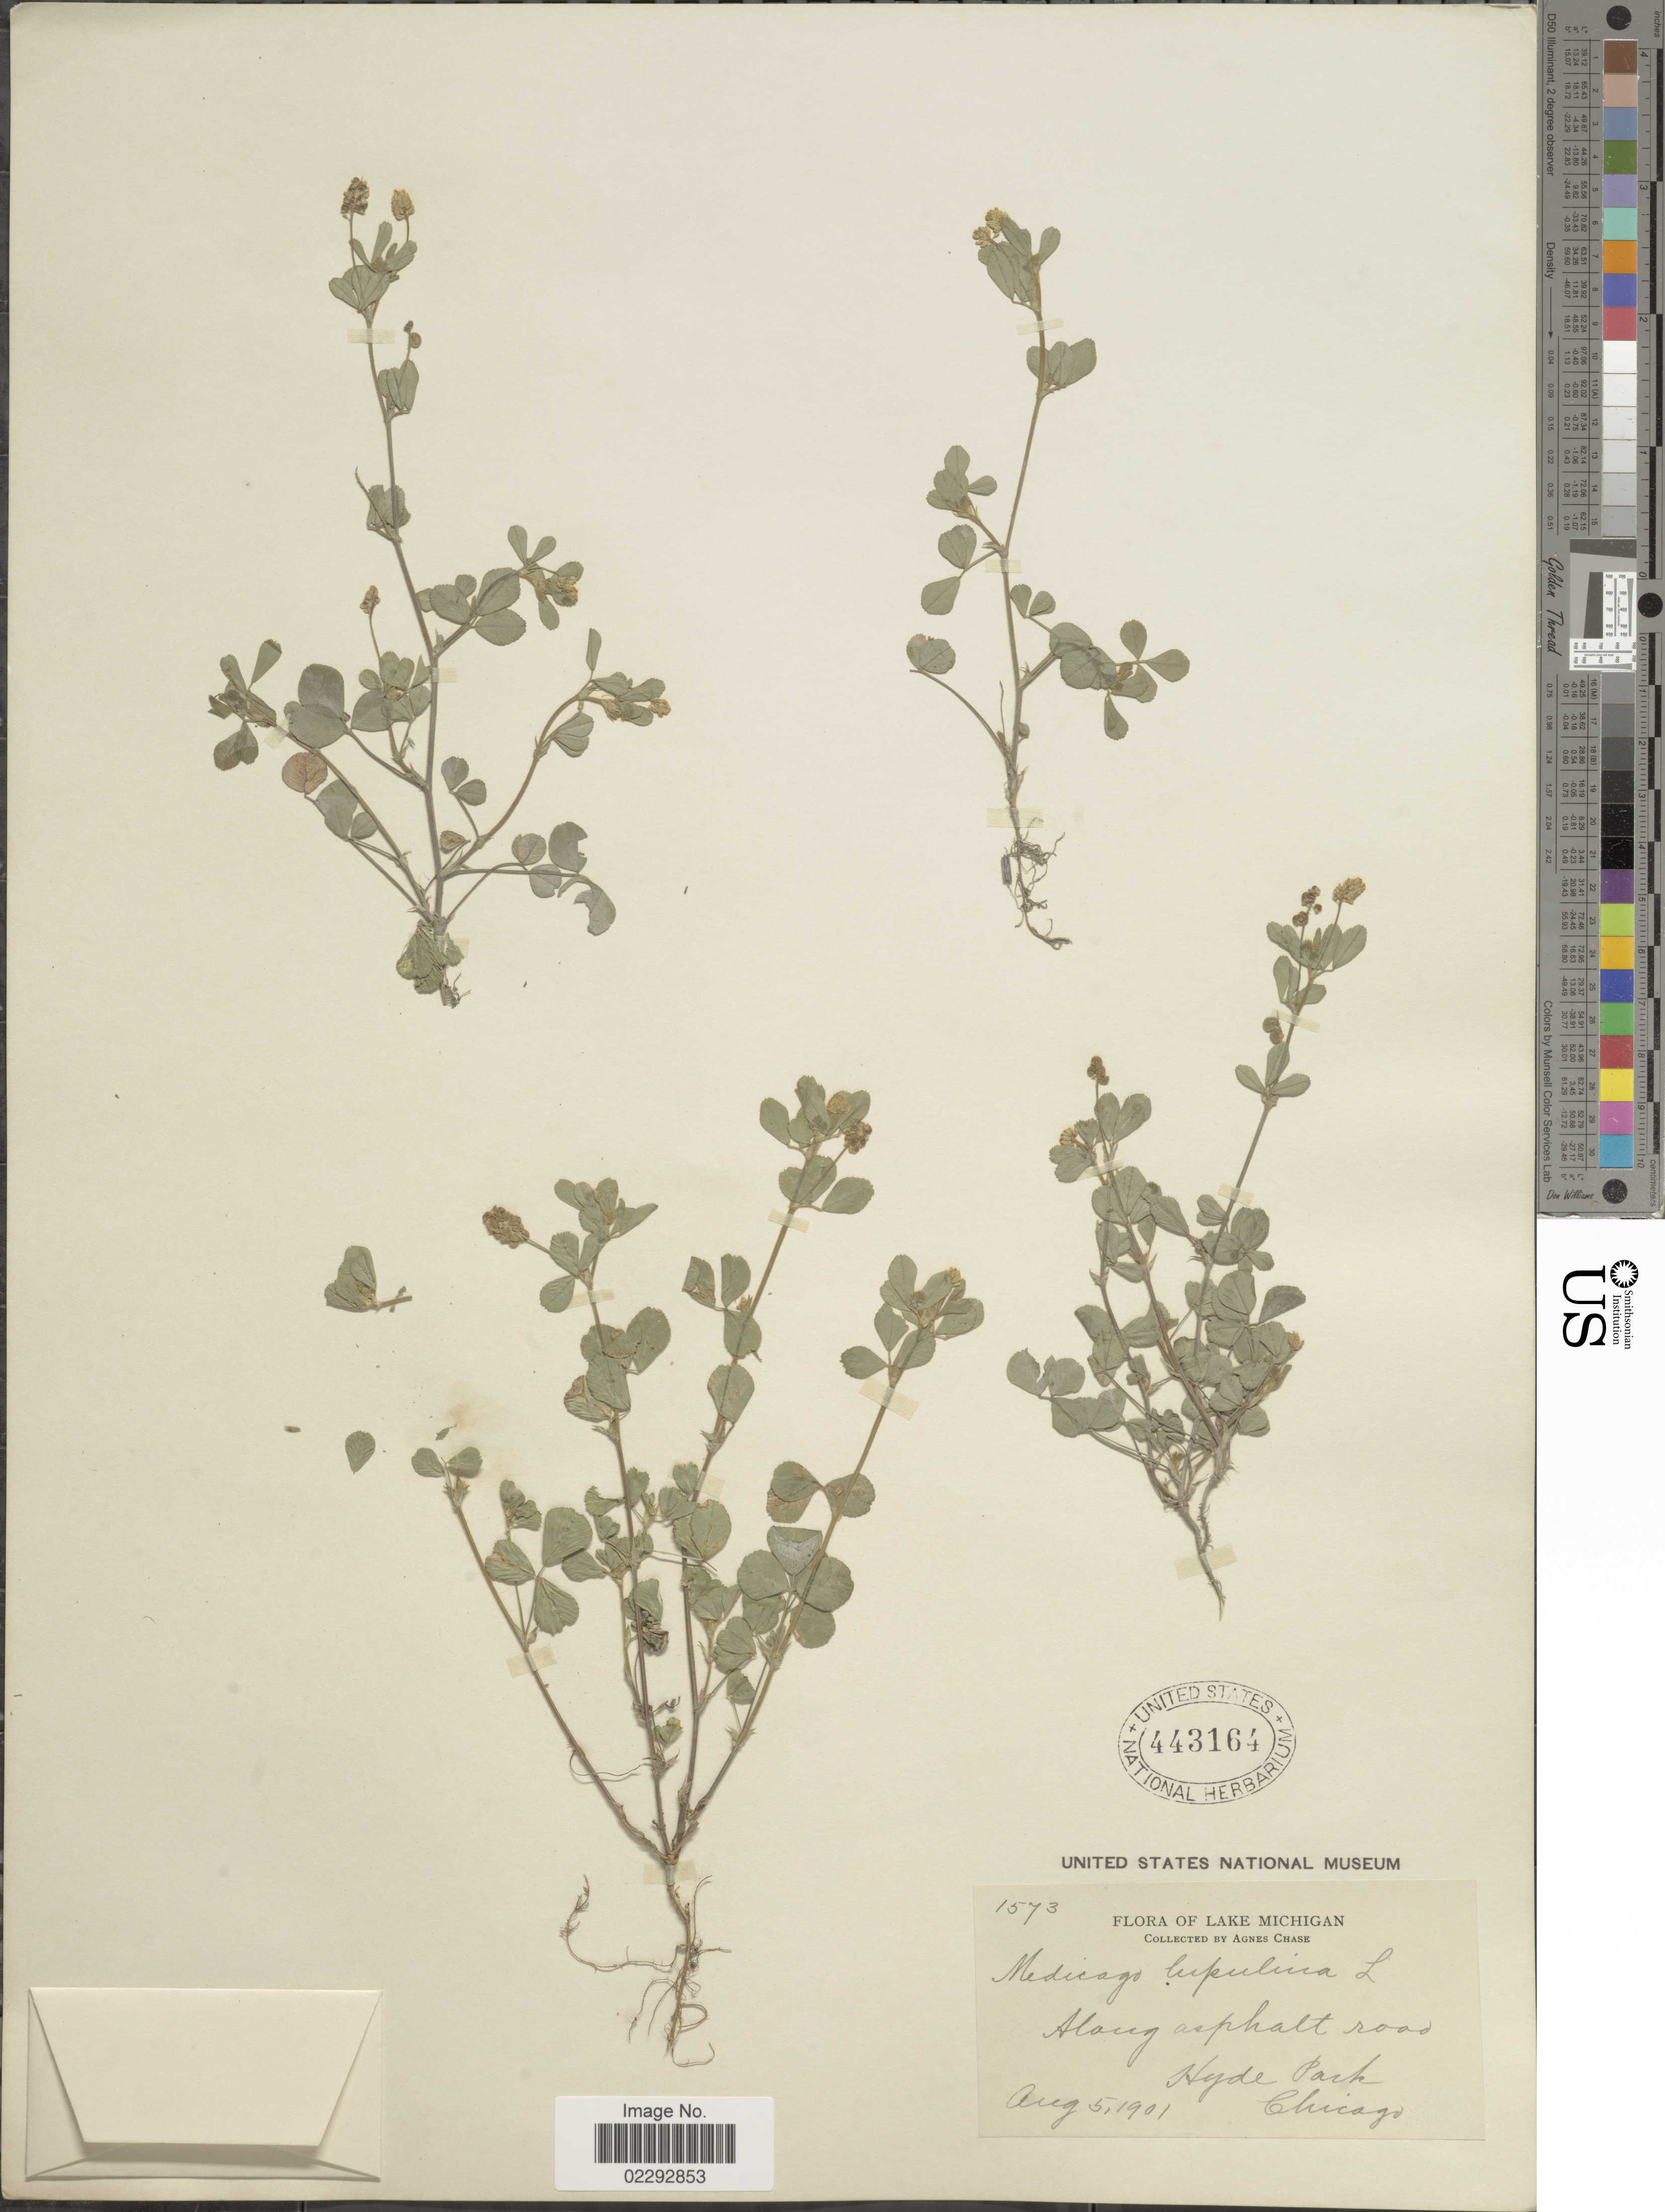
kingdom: Plantae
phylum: Tracheophyta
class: Magnoliopsida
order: Fabales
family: Fabaceae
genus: Medicago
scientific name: Medicago lupulina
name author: L.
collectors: A. Chase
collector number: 1573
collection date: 1901-08-05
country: United States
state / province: Illinois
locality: Lake Michigan, Along Asphalt road Hyde Park. Chicago.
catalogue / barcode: US 443164